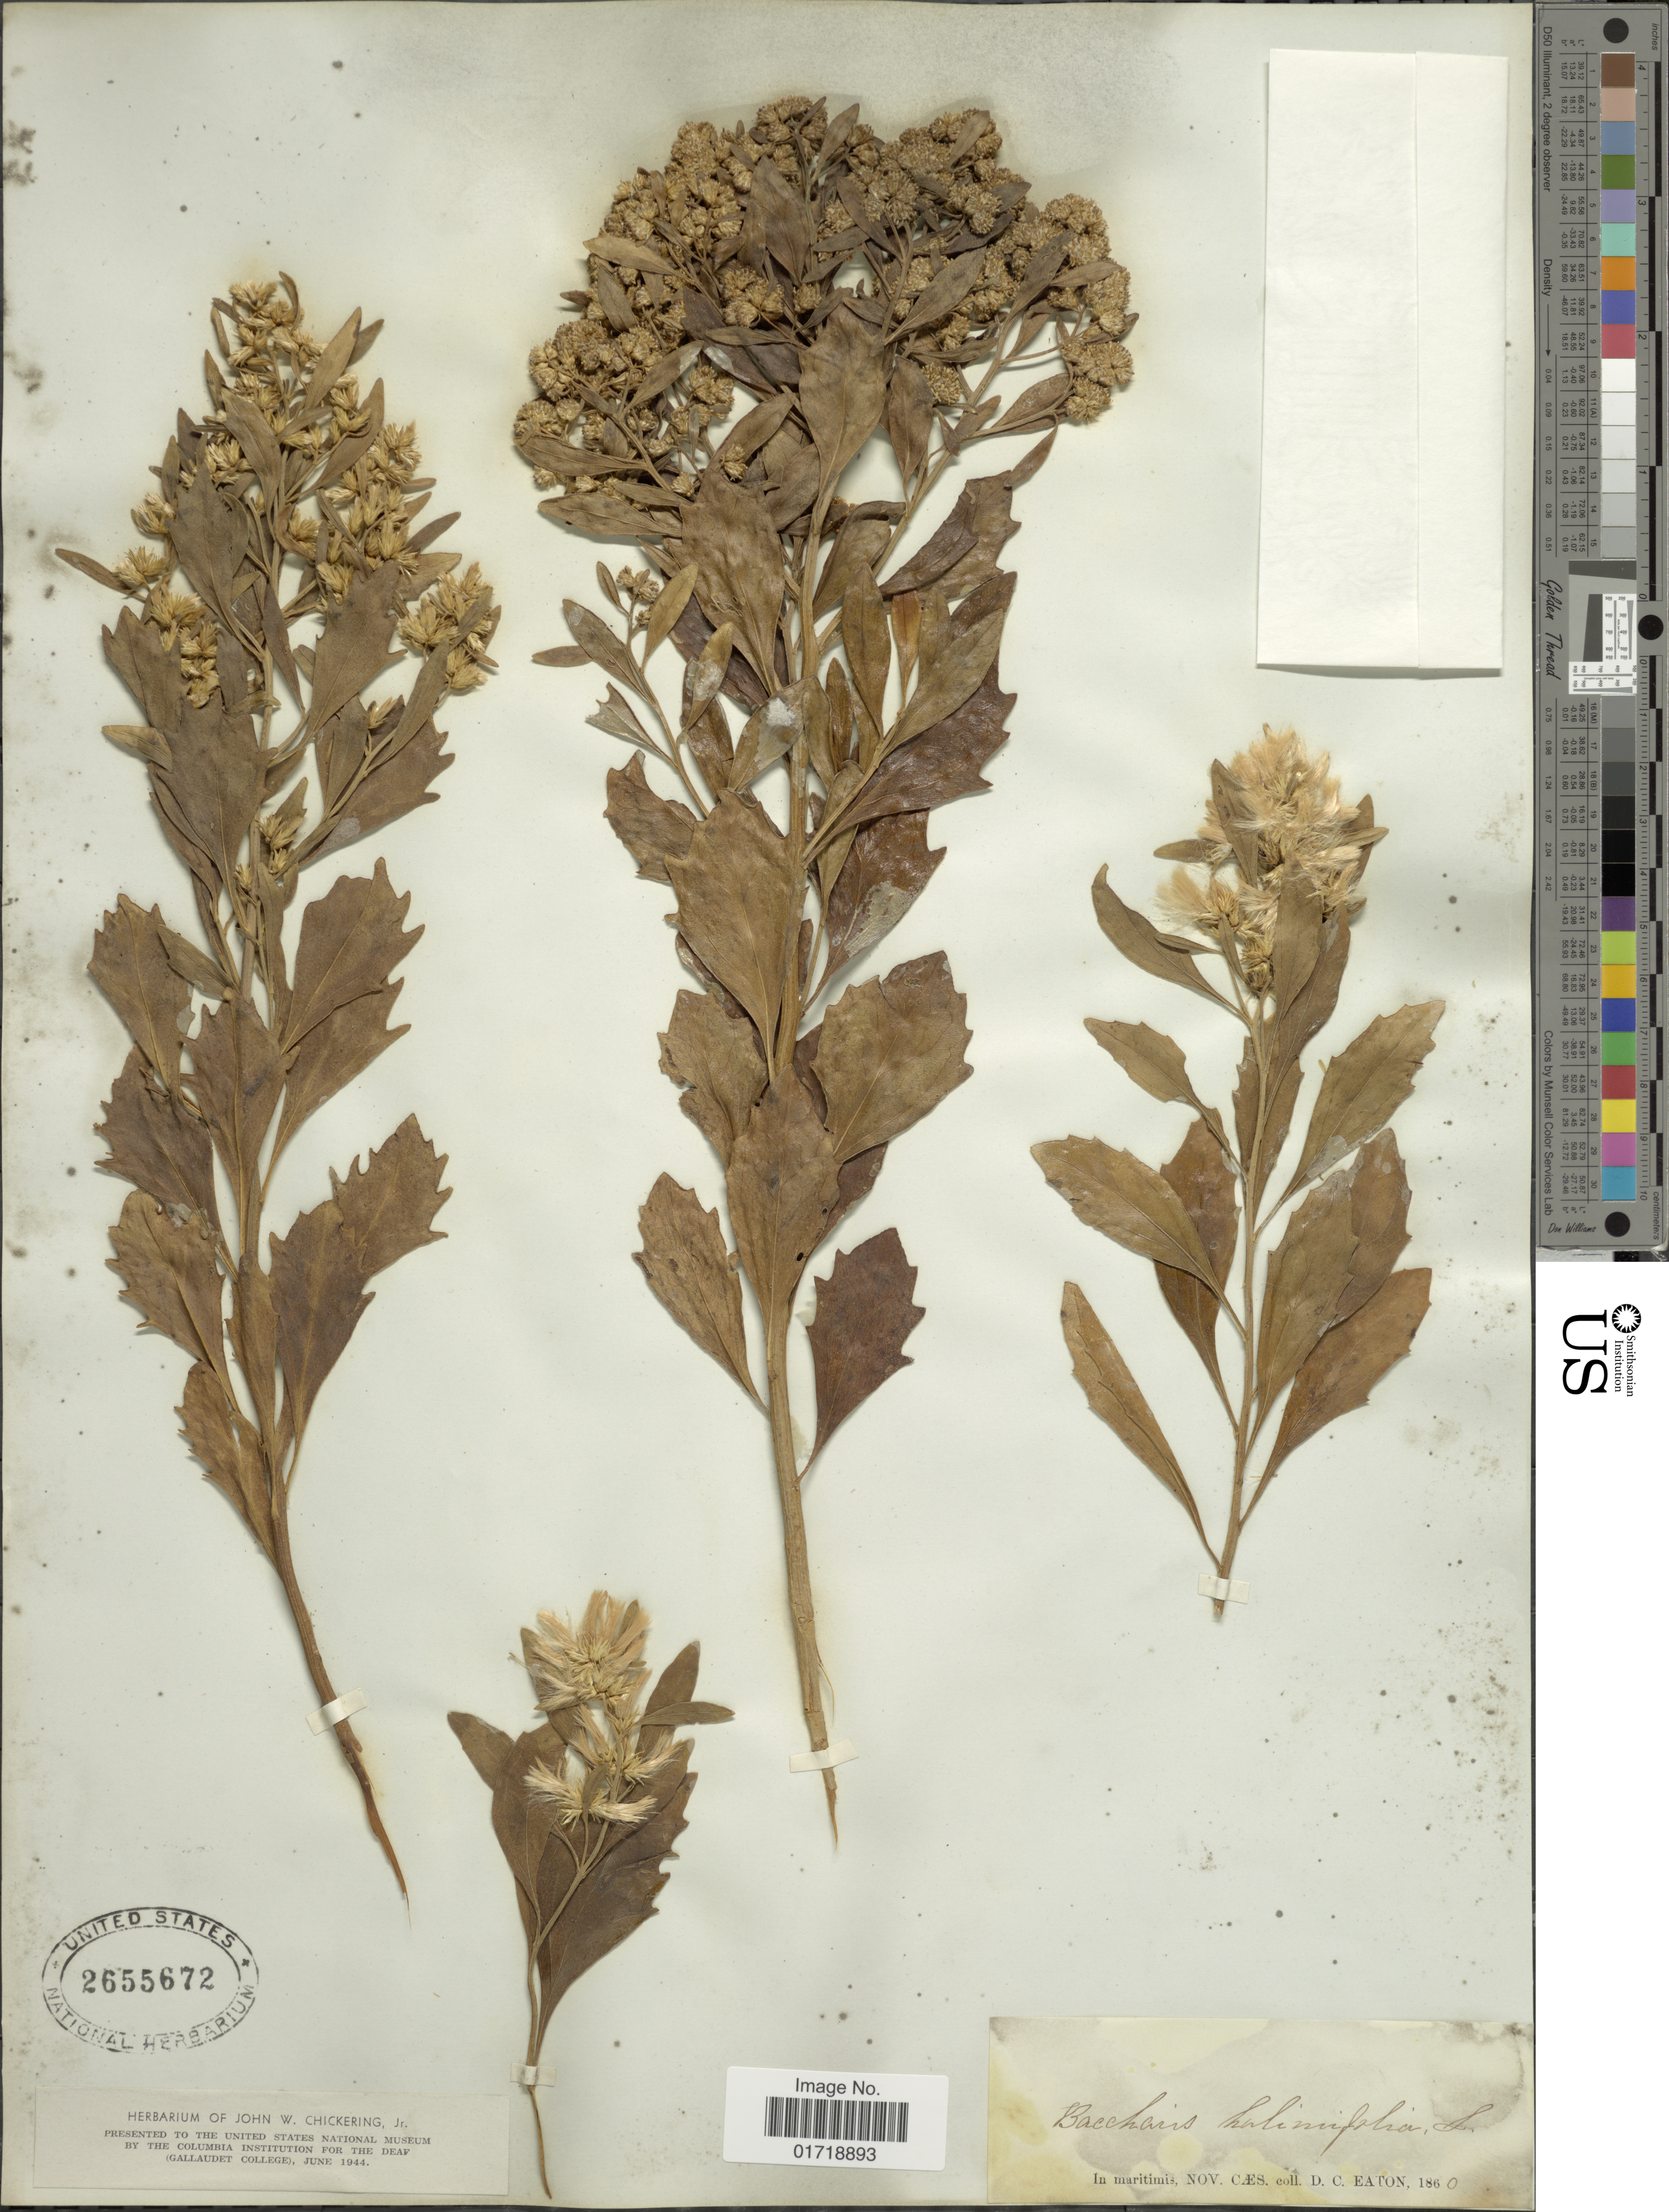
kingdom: Plantae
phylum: Tracheophyta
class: Magnoliopsida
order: Asterales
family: Asteraceae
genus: Baccharis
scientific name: Baccharis halimifolia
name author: L.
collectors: D. Eaton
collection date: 1860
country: United States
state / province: New Jersey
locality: In maritimis, Nov, Caes.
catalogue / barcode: US 2655672